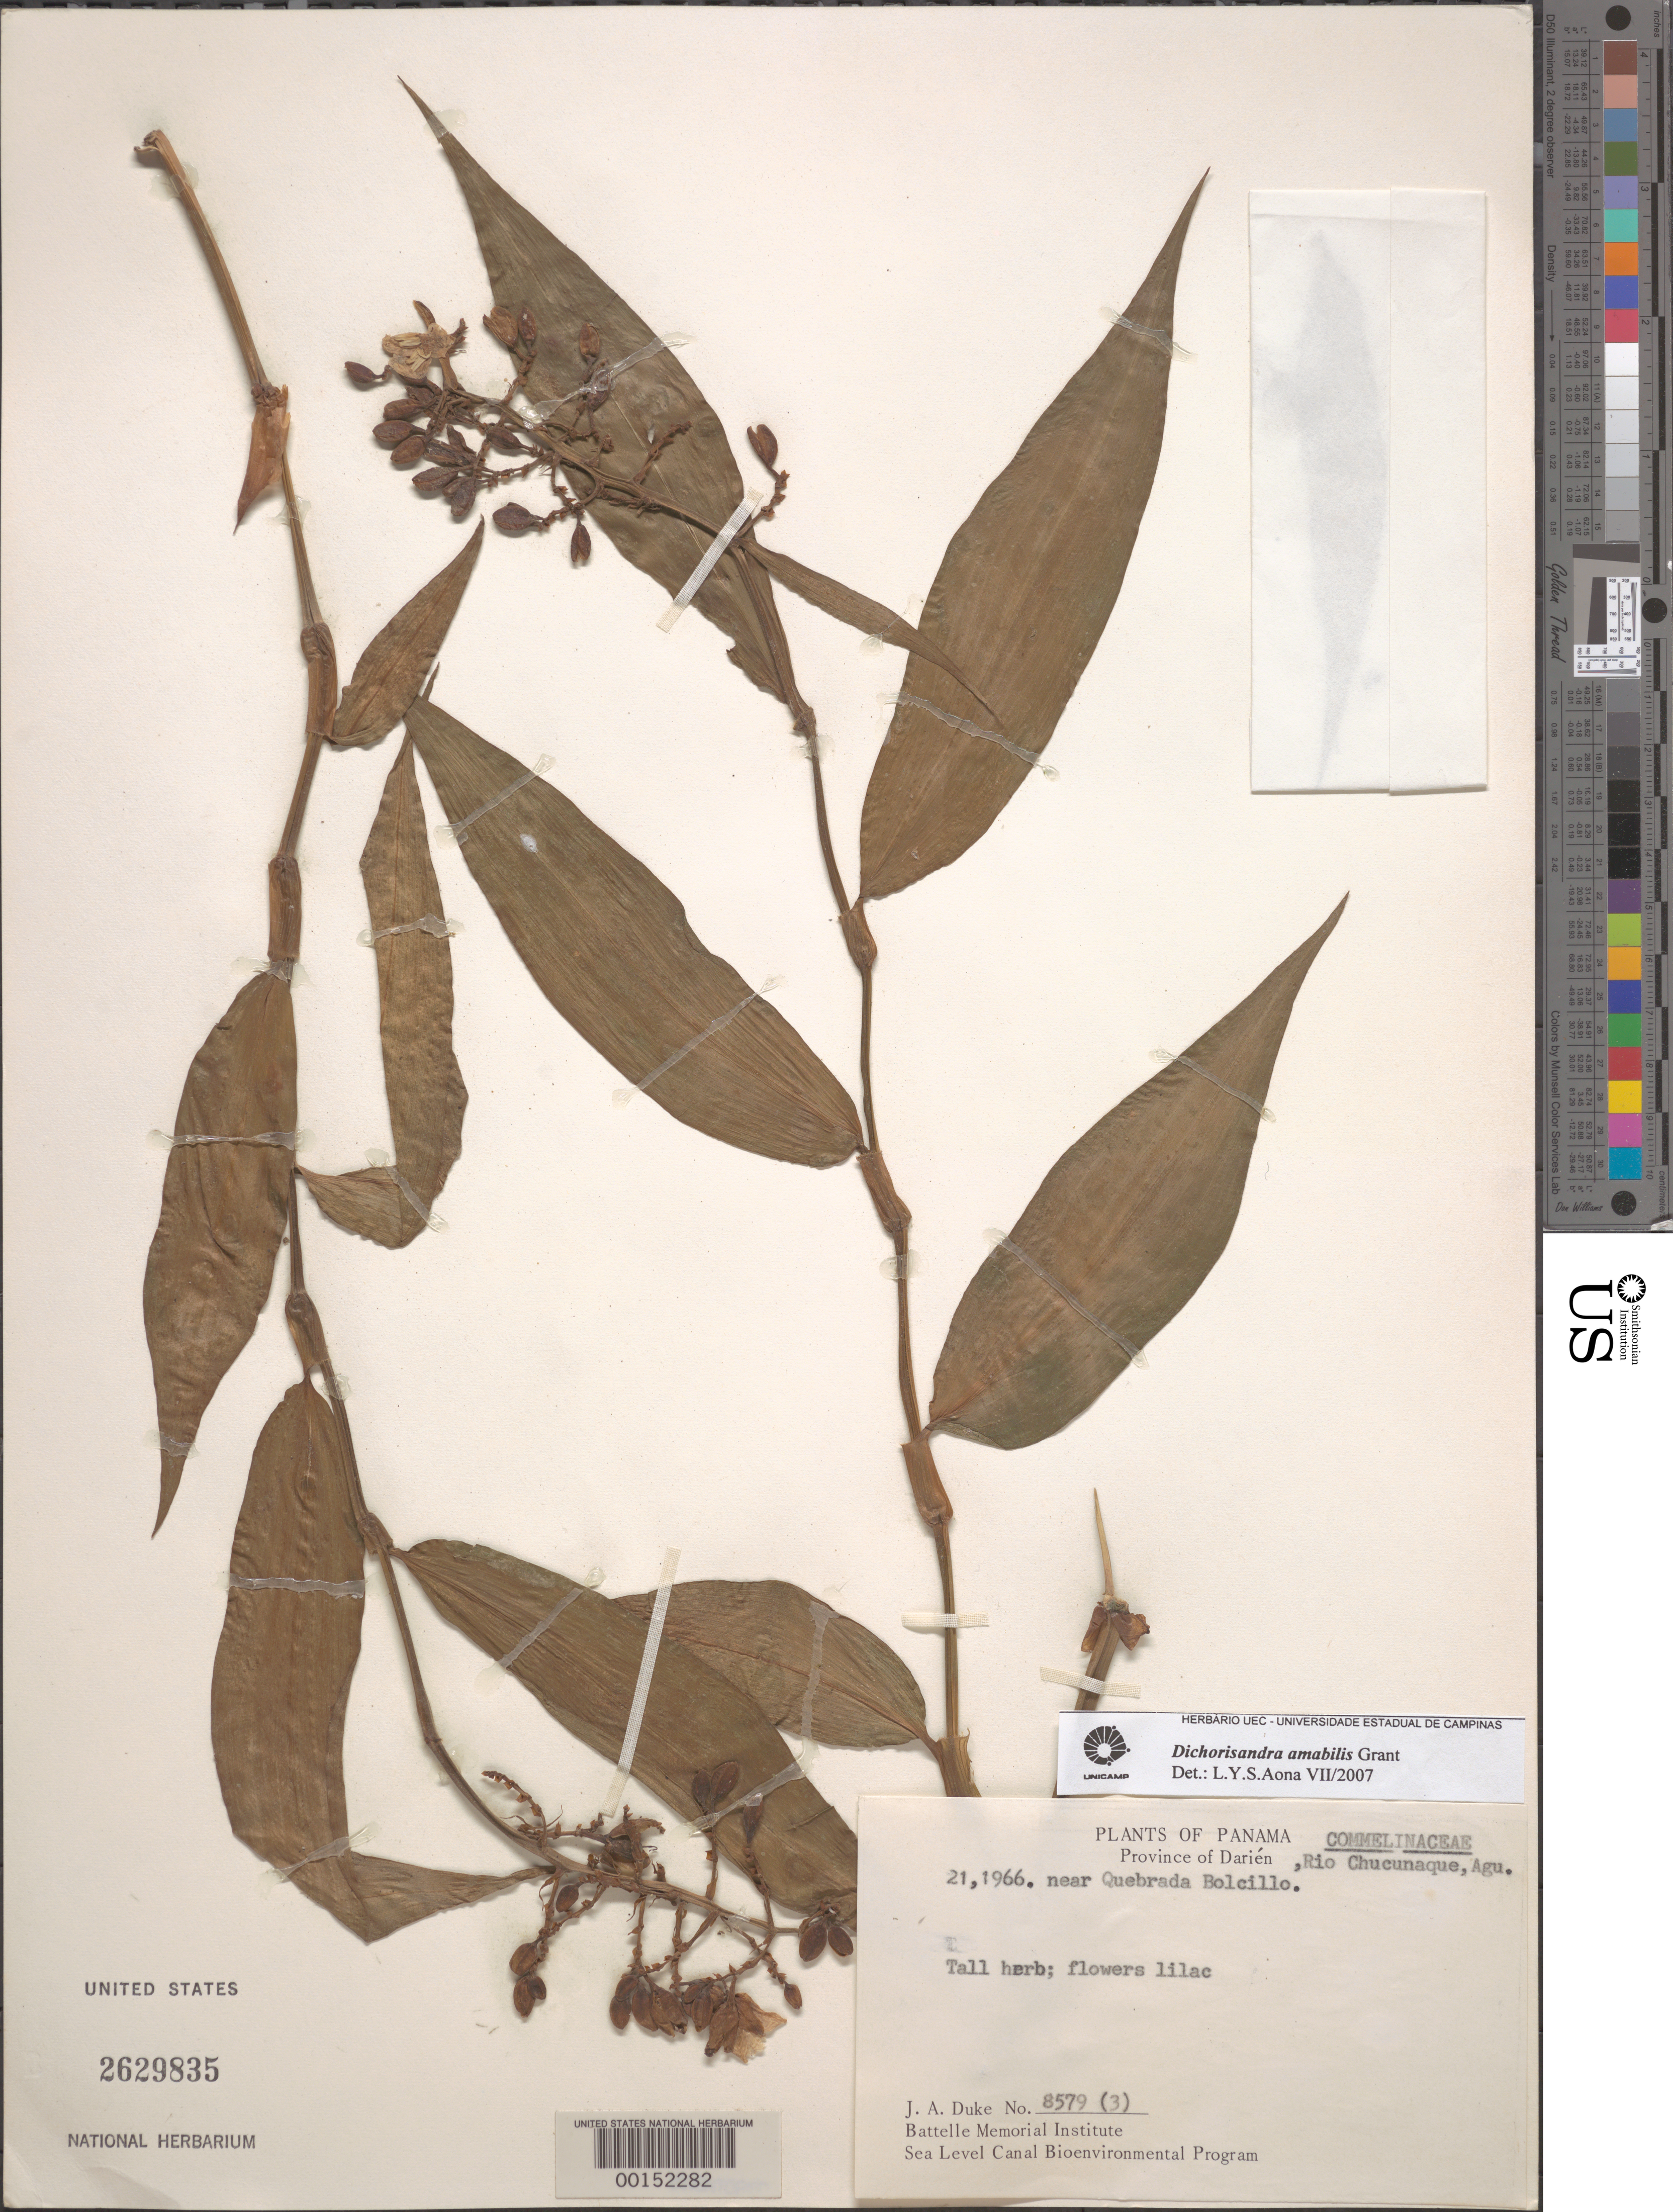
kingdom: Plantae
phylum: Tracheophyta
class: Liliopsida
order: Commelinales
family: Commelinaceae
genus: Dichorisandra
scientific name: Dichorisandra amabilis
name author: J.R. Grant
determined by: Aona, L. Y. S.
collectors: J. A. Duke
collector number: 8579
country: Panama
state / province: Darién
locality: Near Quebrada Bolcillo, Rio Chucunaque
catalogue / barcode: US 2629835